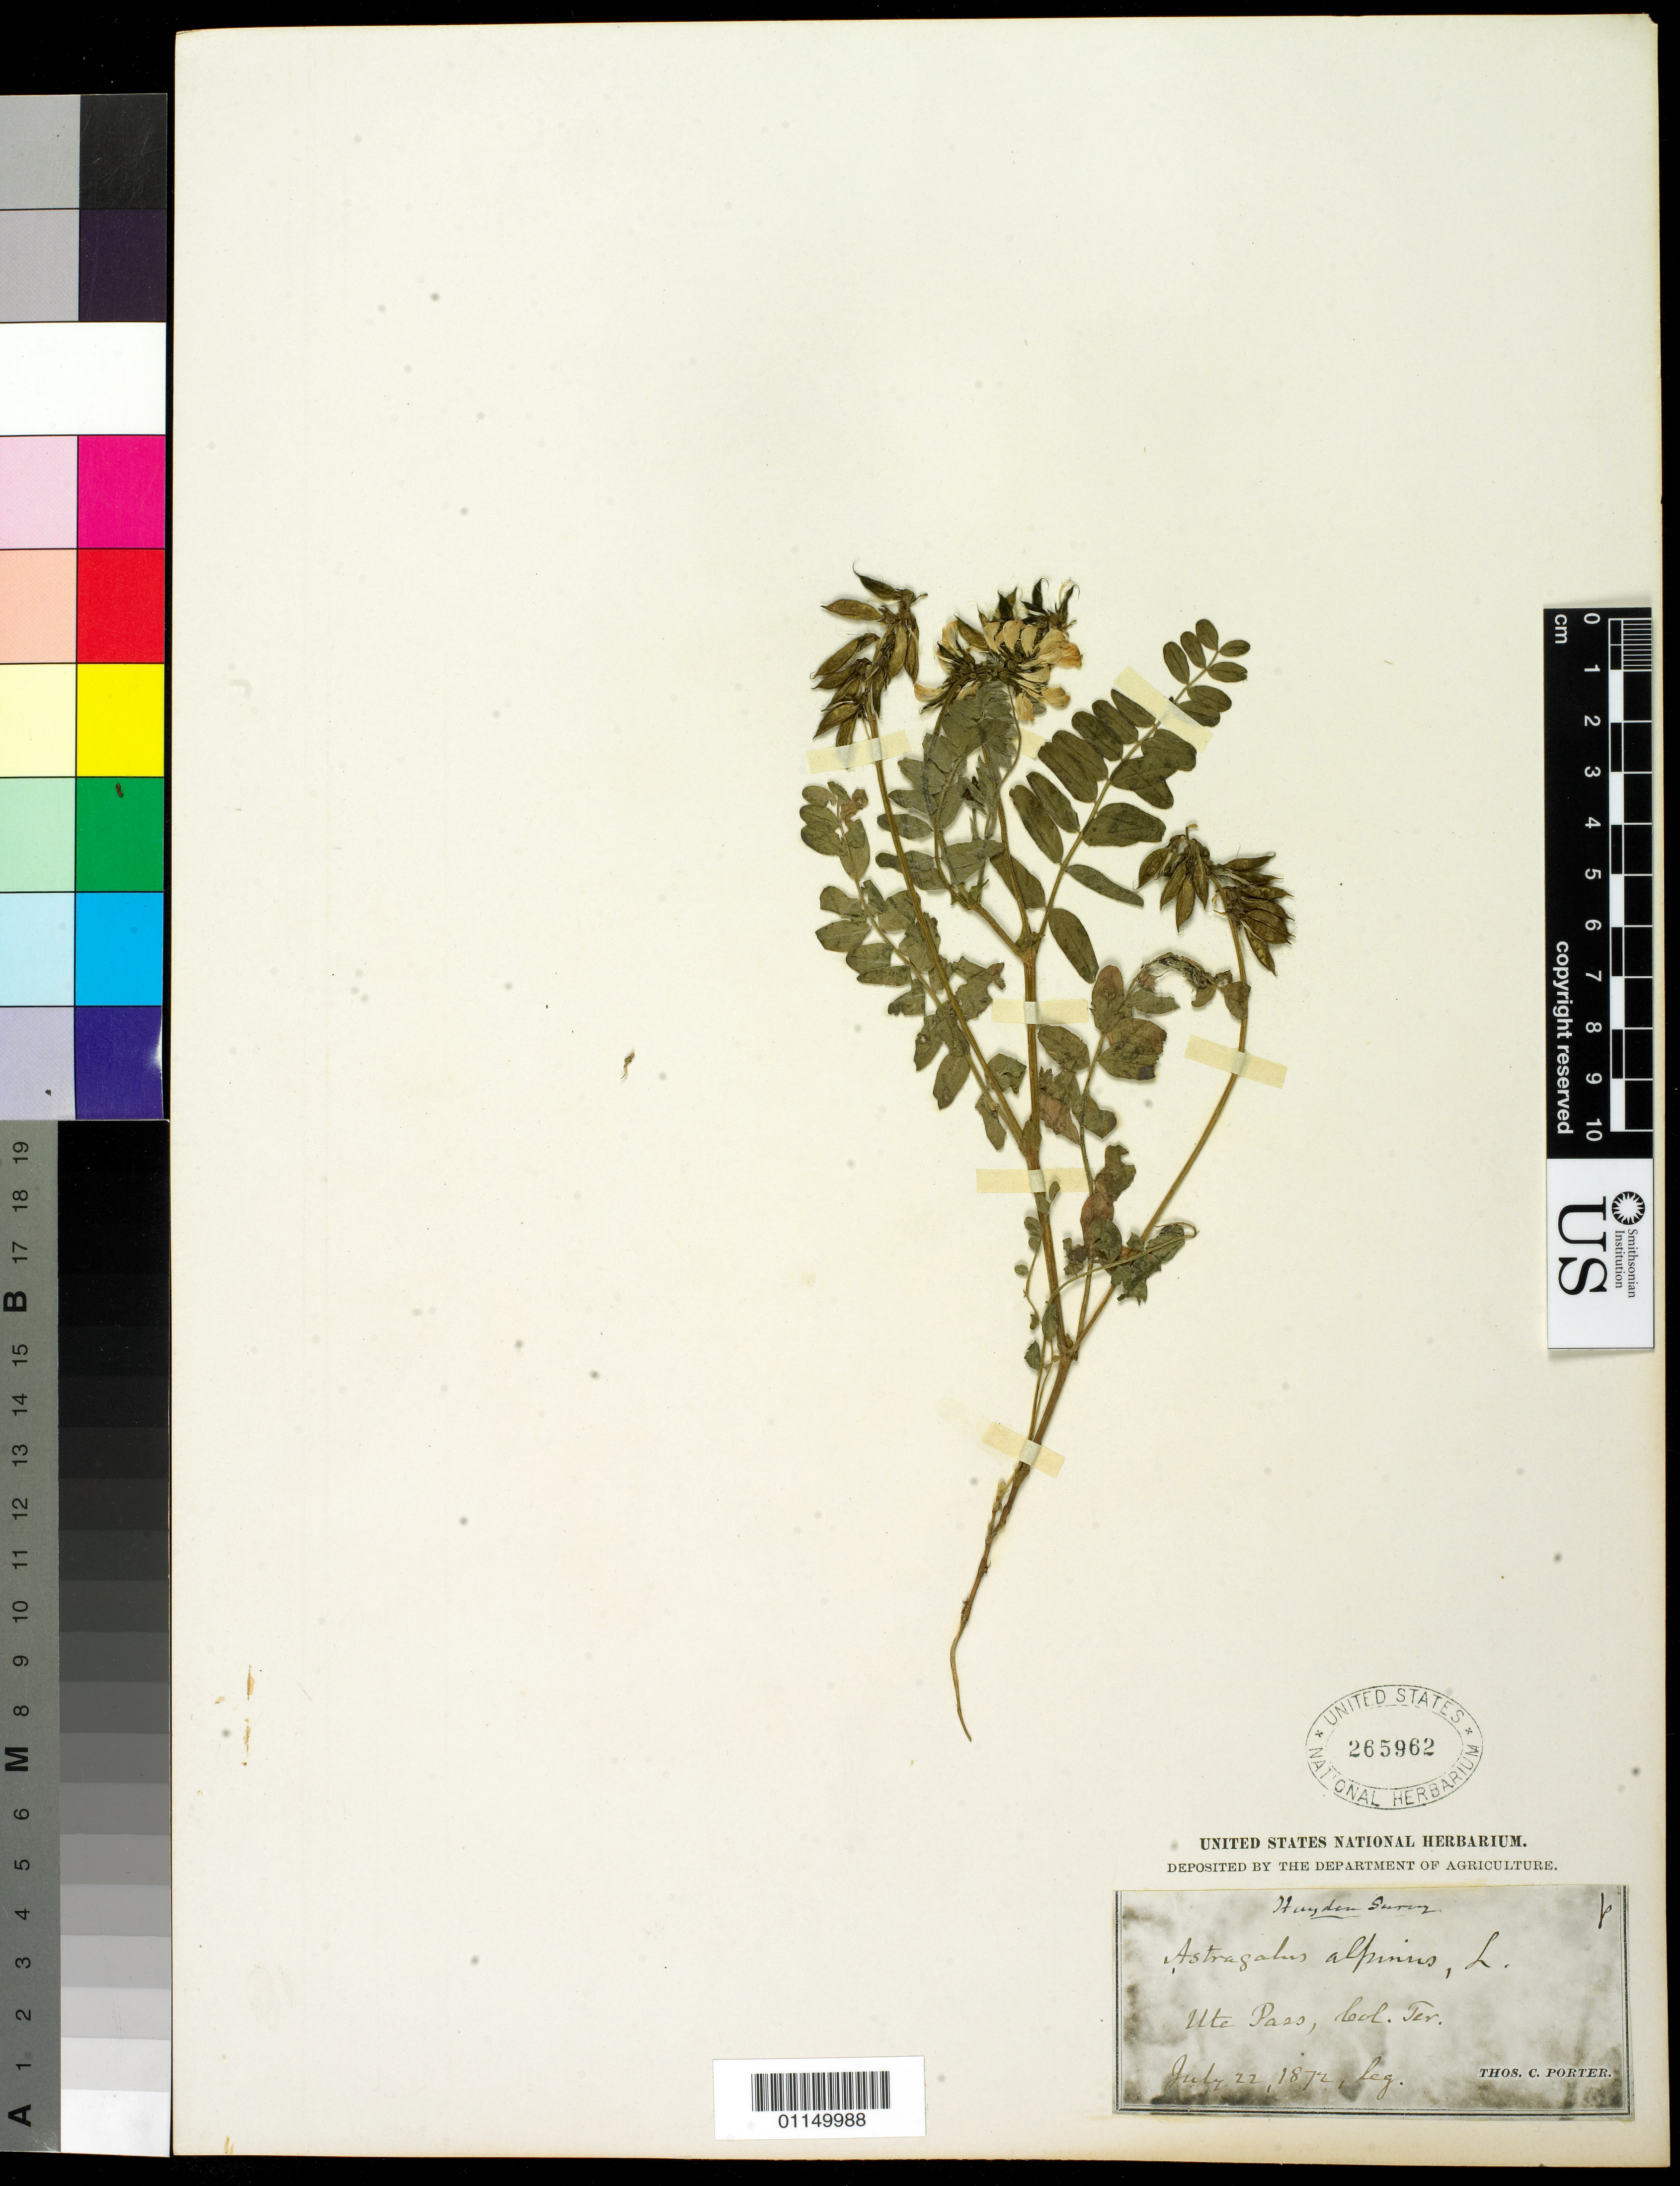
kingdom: Plantae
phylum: Tracheophyta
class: Magnoliopsida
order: Fabales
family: Fabaceae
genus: Astragalus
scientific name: Astragalus alpinus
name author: L.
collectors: T. C. Porter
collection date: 1872-07-22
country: United States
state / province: Colorado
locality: Ute Pass.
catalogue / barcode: US 265962